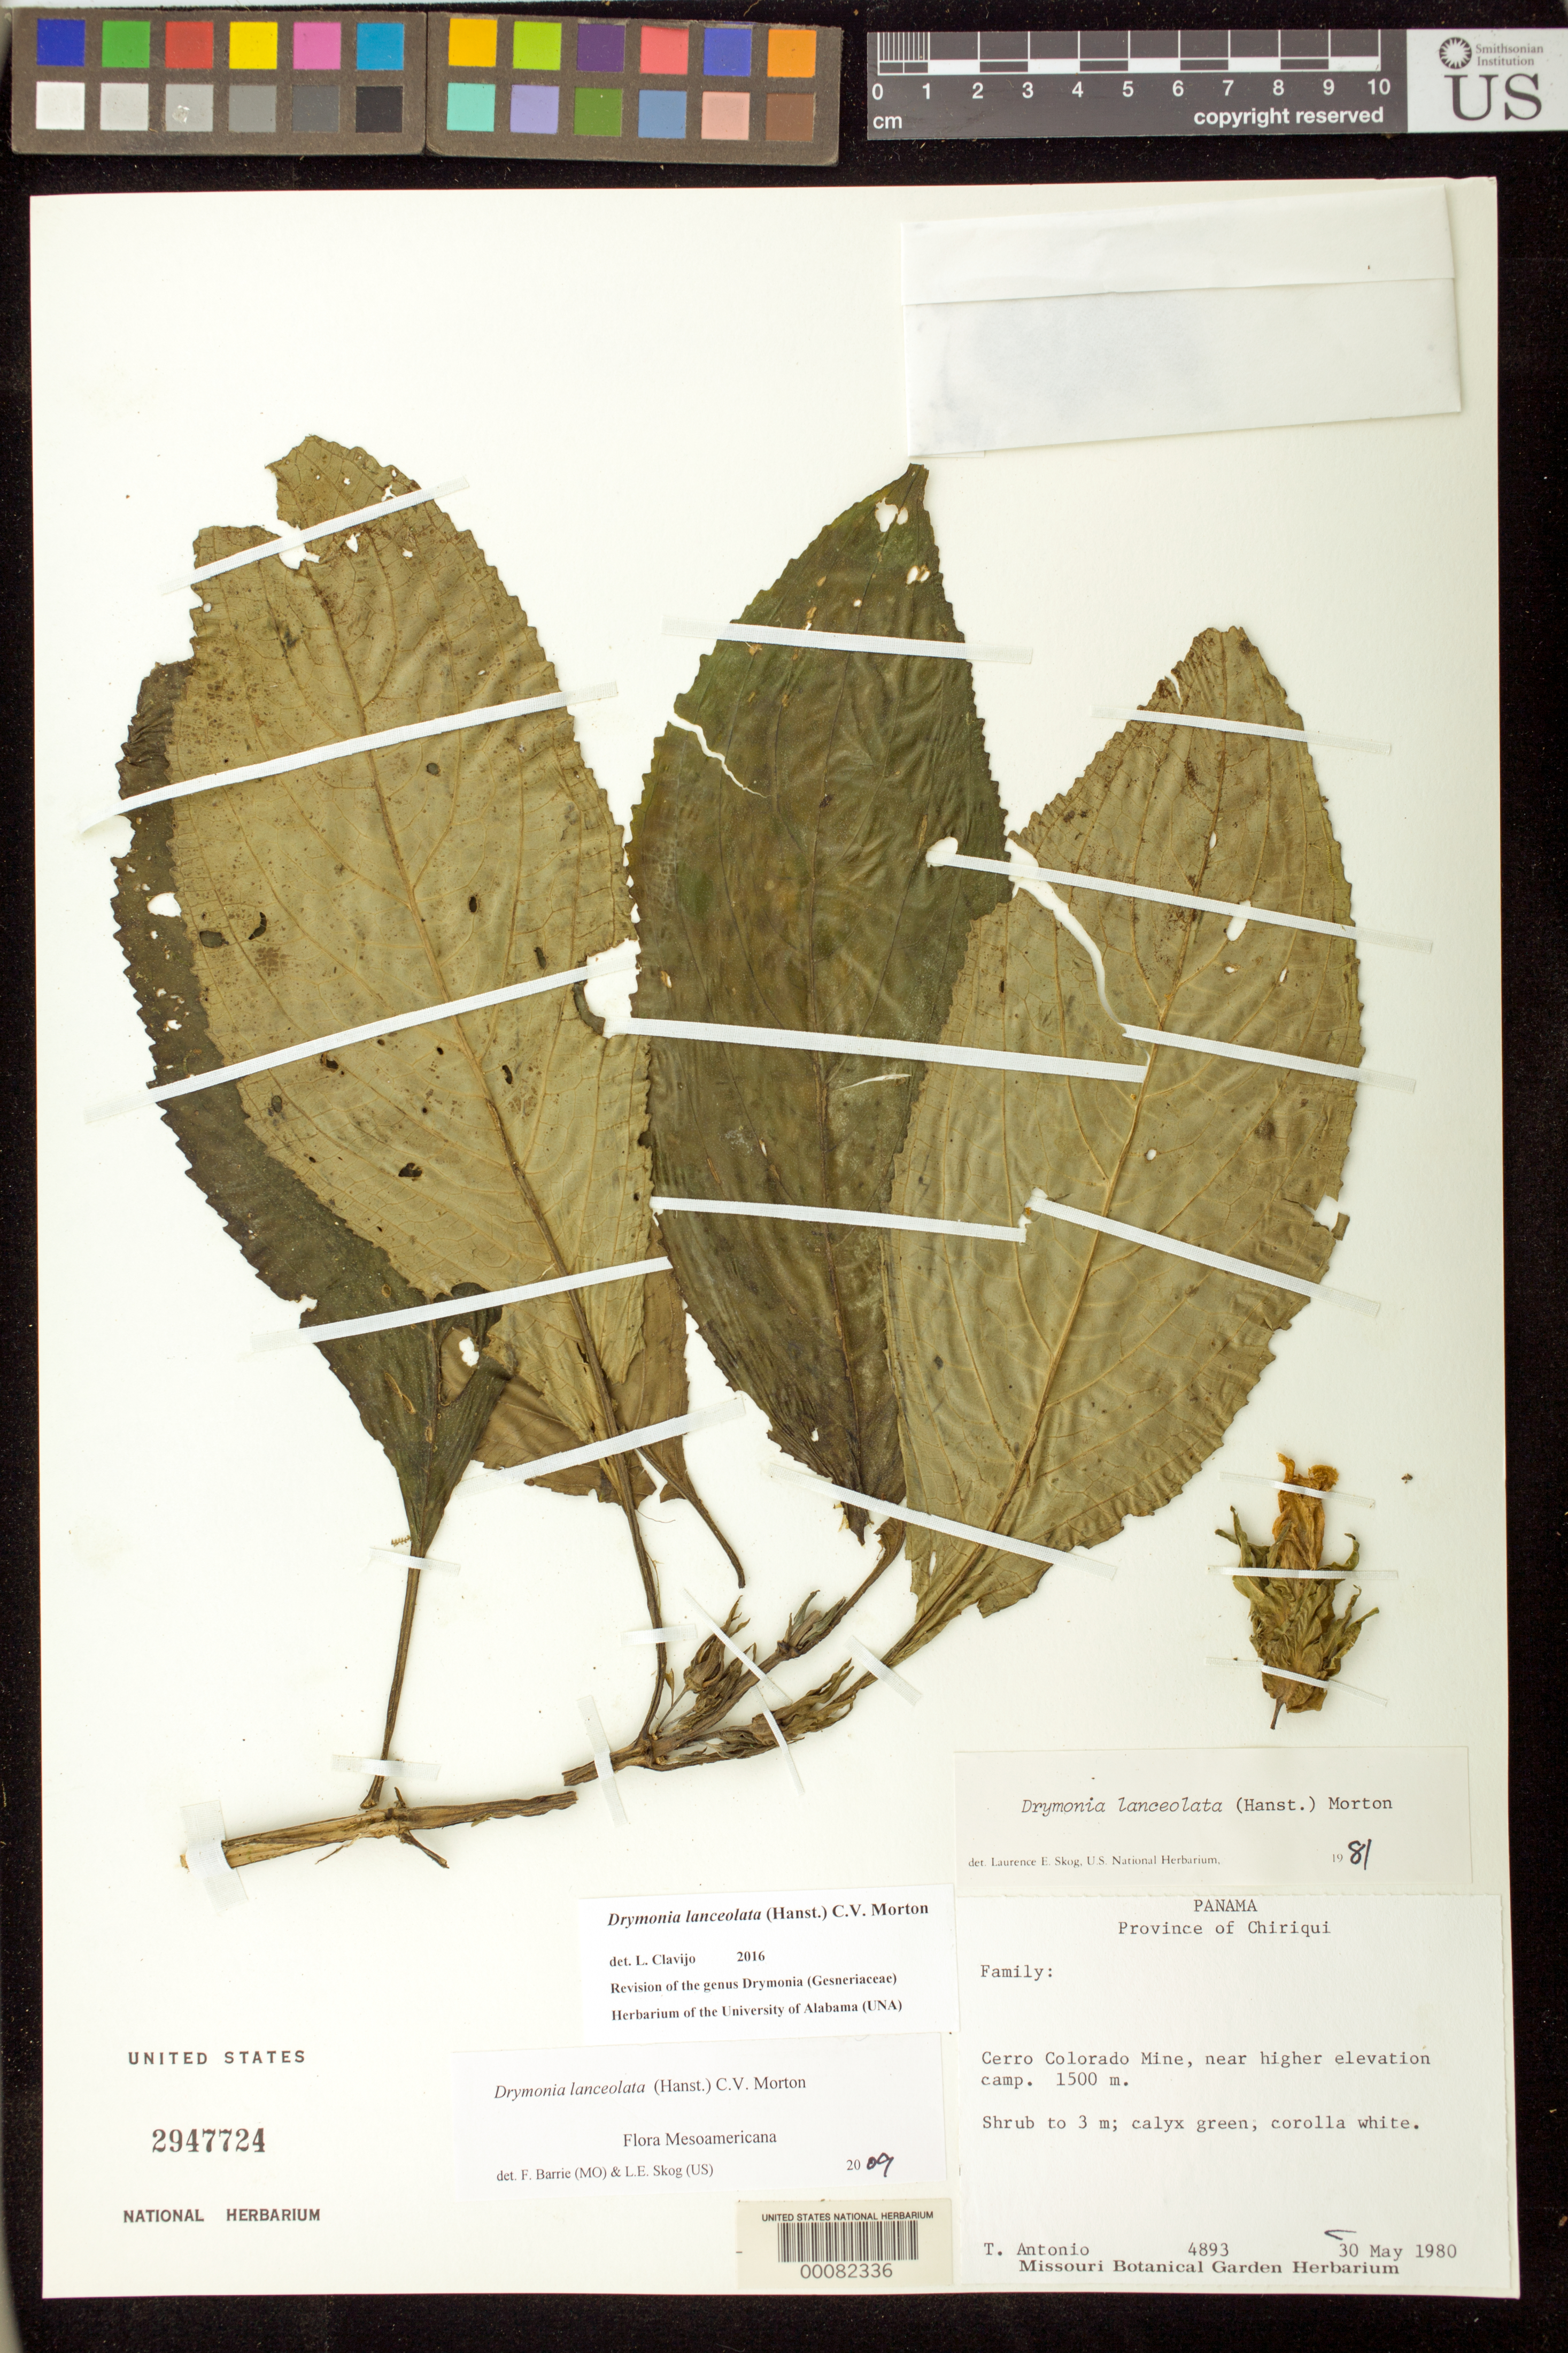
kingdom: Plantae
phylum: Tracheophyta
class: Magnoliopsida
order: Lamiales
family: Gesneriaceae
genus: Drymonia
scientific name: Drymonia lanceolata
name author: (Hanst.) C.V. Morton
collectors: T. Antonio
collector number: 4893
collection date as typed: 30 May 1980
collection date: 1980-05-30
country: Panama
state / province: Chiriquí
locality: Cerro Colorado mine, near higher elevation camp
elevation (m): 1500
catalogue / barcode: US 2947724